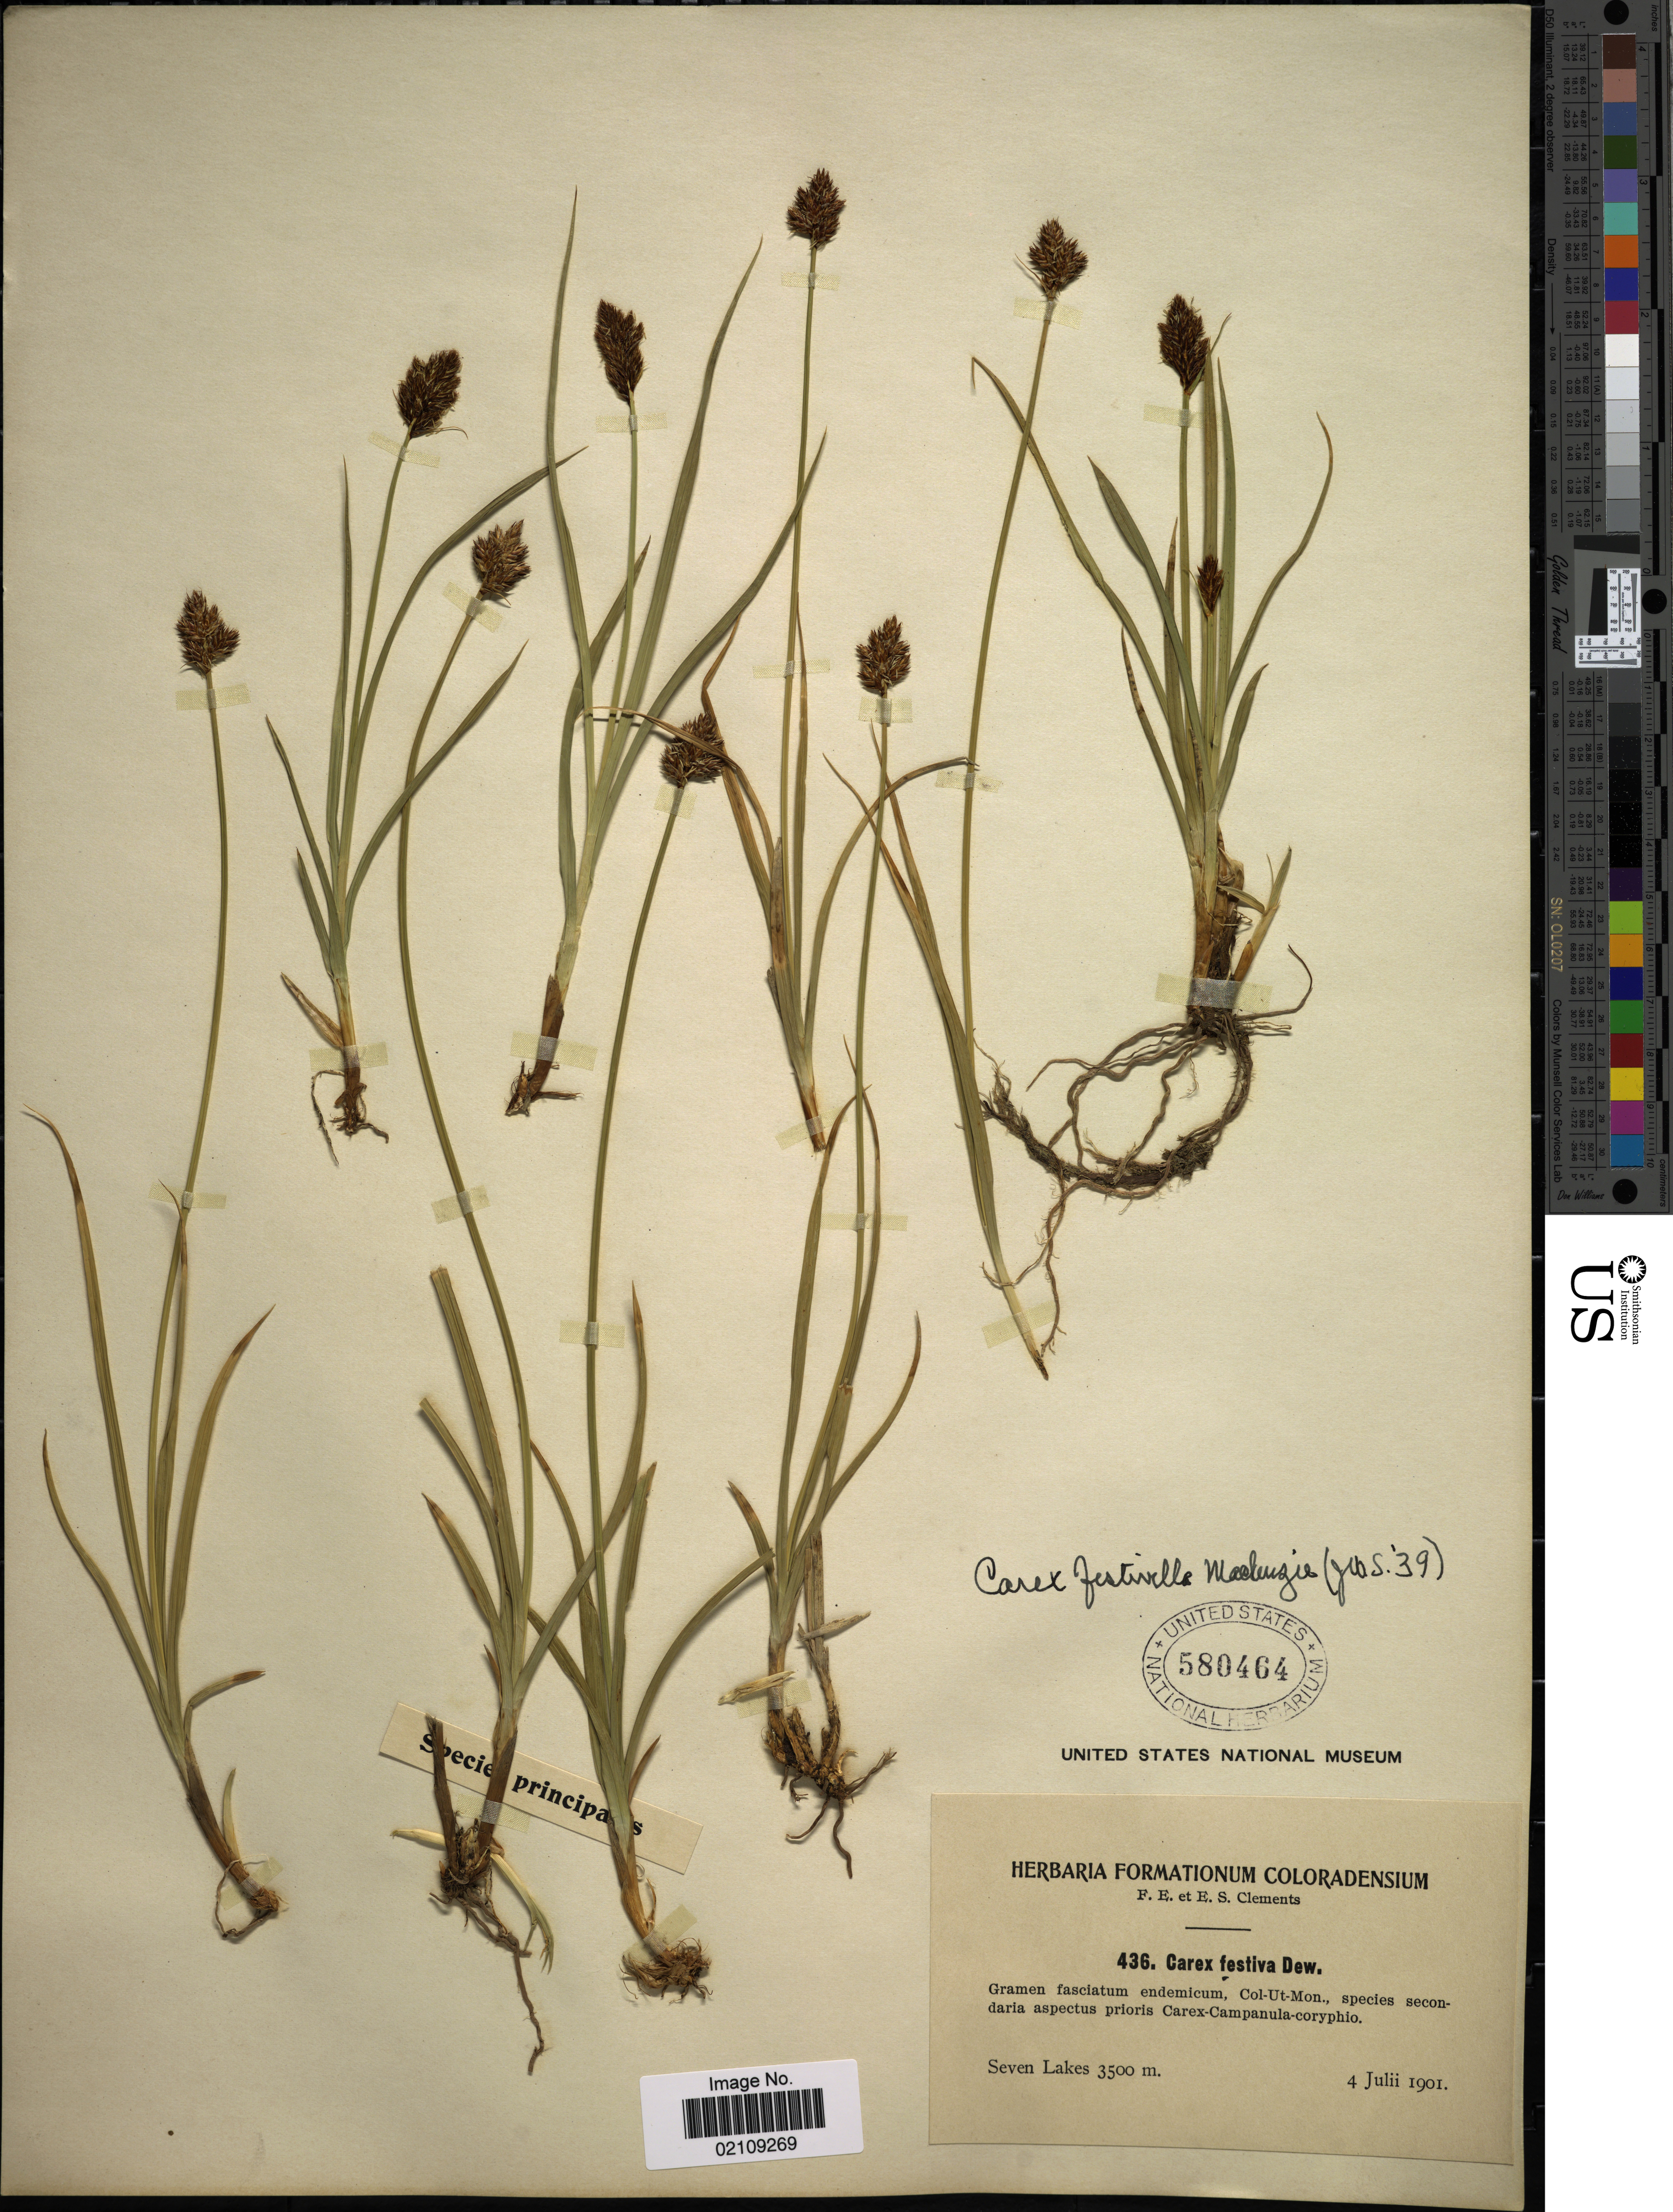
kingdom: Plantae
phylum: Tracheophyta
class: Liliopsida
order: Poales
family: Cyperaceae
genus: Carex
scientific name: Carex microptera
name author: Mack.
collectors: F. E. Clements & E. S. Clements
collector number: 436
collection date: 1901-07-04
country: United States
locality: Seven Lakes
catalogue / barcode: US 580464